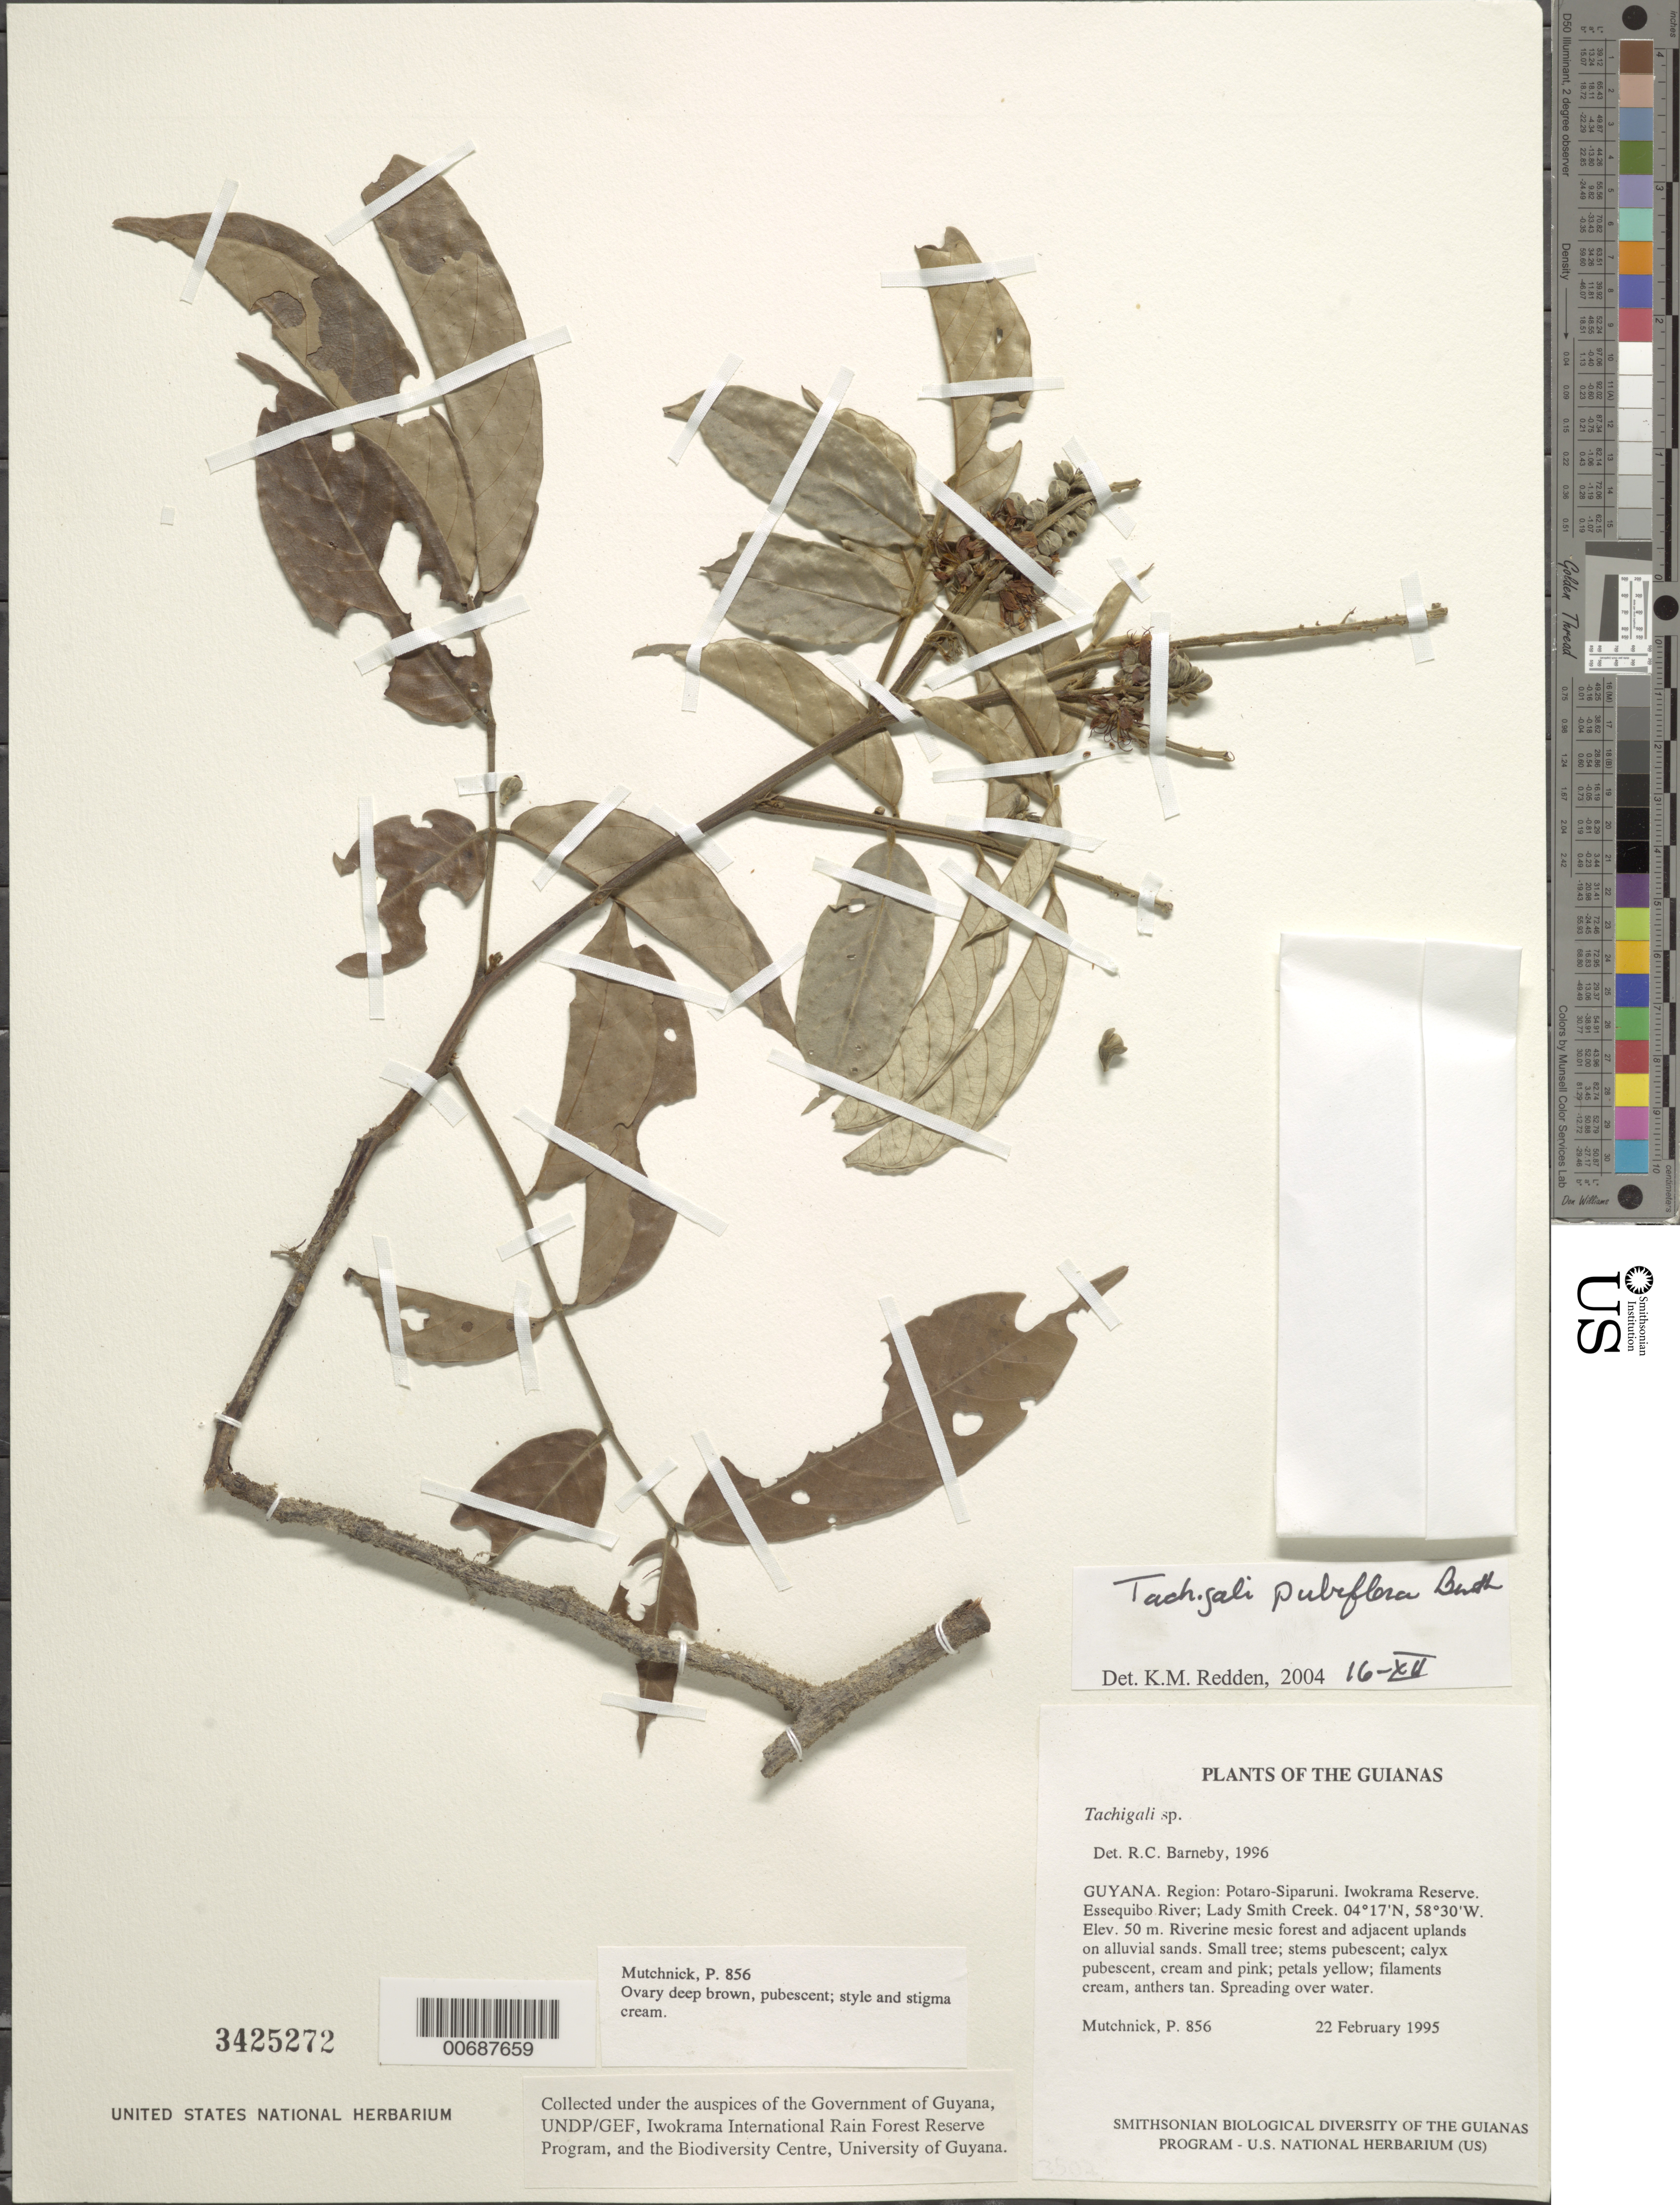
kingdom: Plantae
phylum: Tracheophyta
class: Magnoliopsida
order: Fabales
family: Fabaceae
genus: Tachigali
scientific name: Tachigali pubiflora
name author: Benth.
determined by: Redden, K. M.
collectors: P. Mutchnick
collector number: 856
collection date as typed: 22 February 1995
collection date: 1995-02-22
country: Guyana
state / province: Potaro-Siparuni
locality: Iwokrama Reserve. Essequibo River; Lady Smith Creek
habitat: Riverine mesic forest and adjacent uplands on alluvial sands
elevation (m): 50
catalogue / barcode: US 3425272